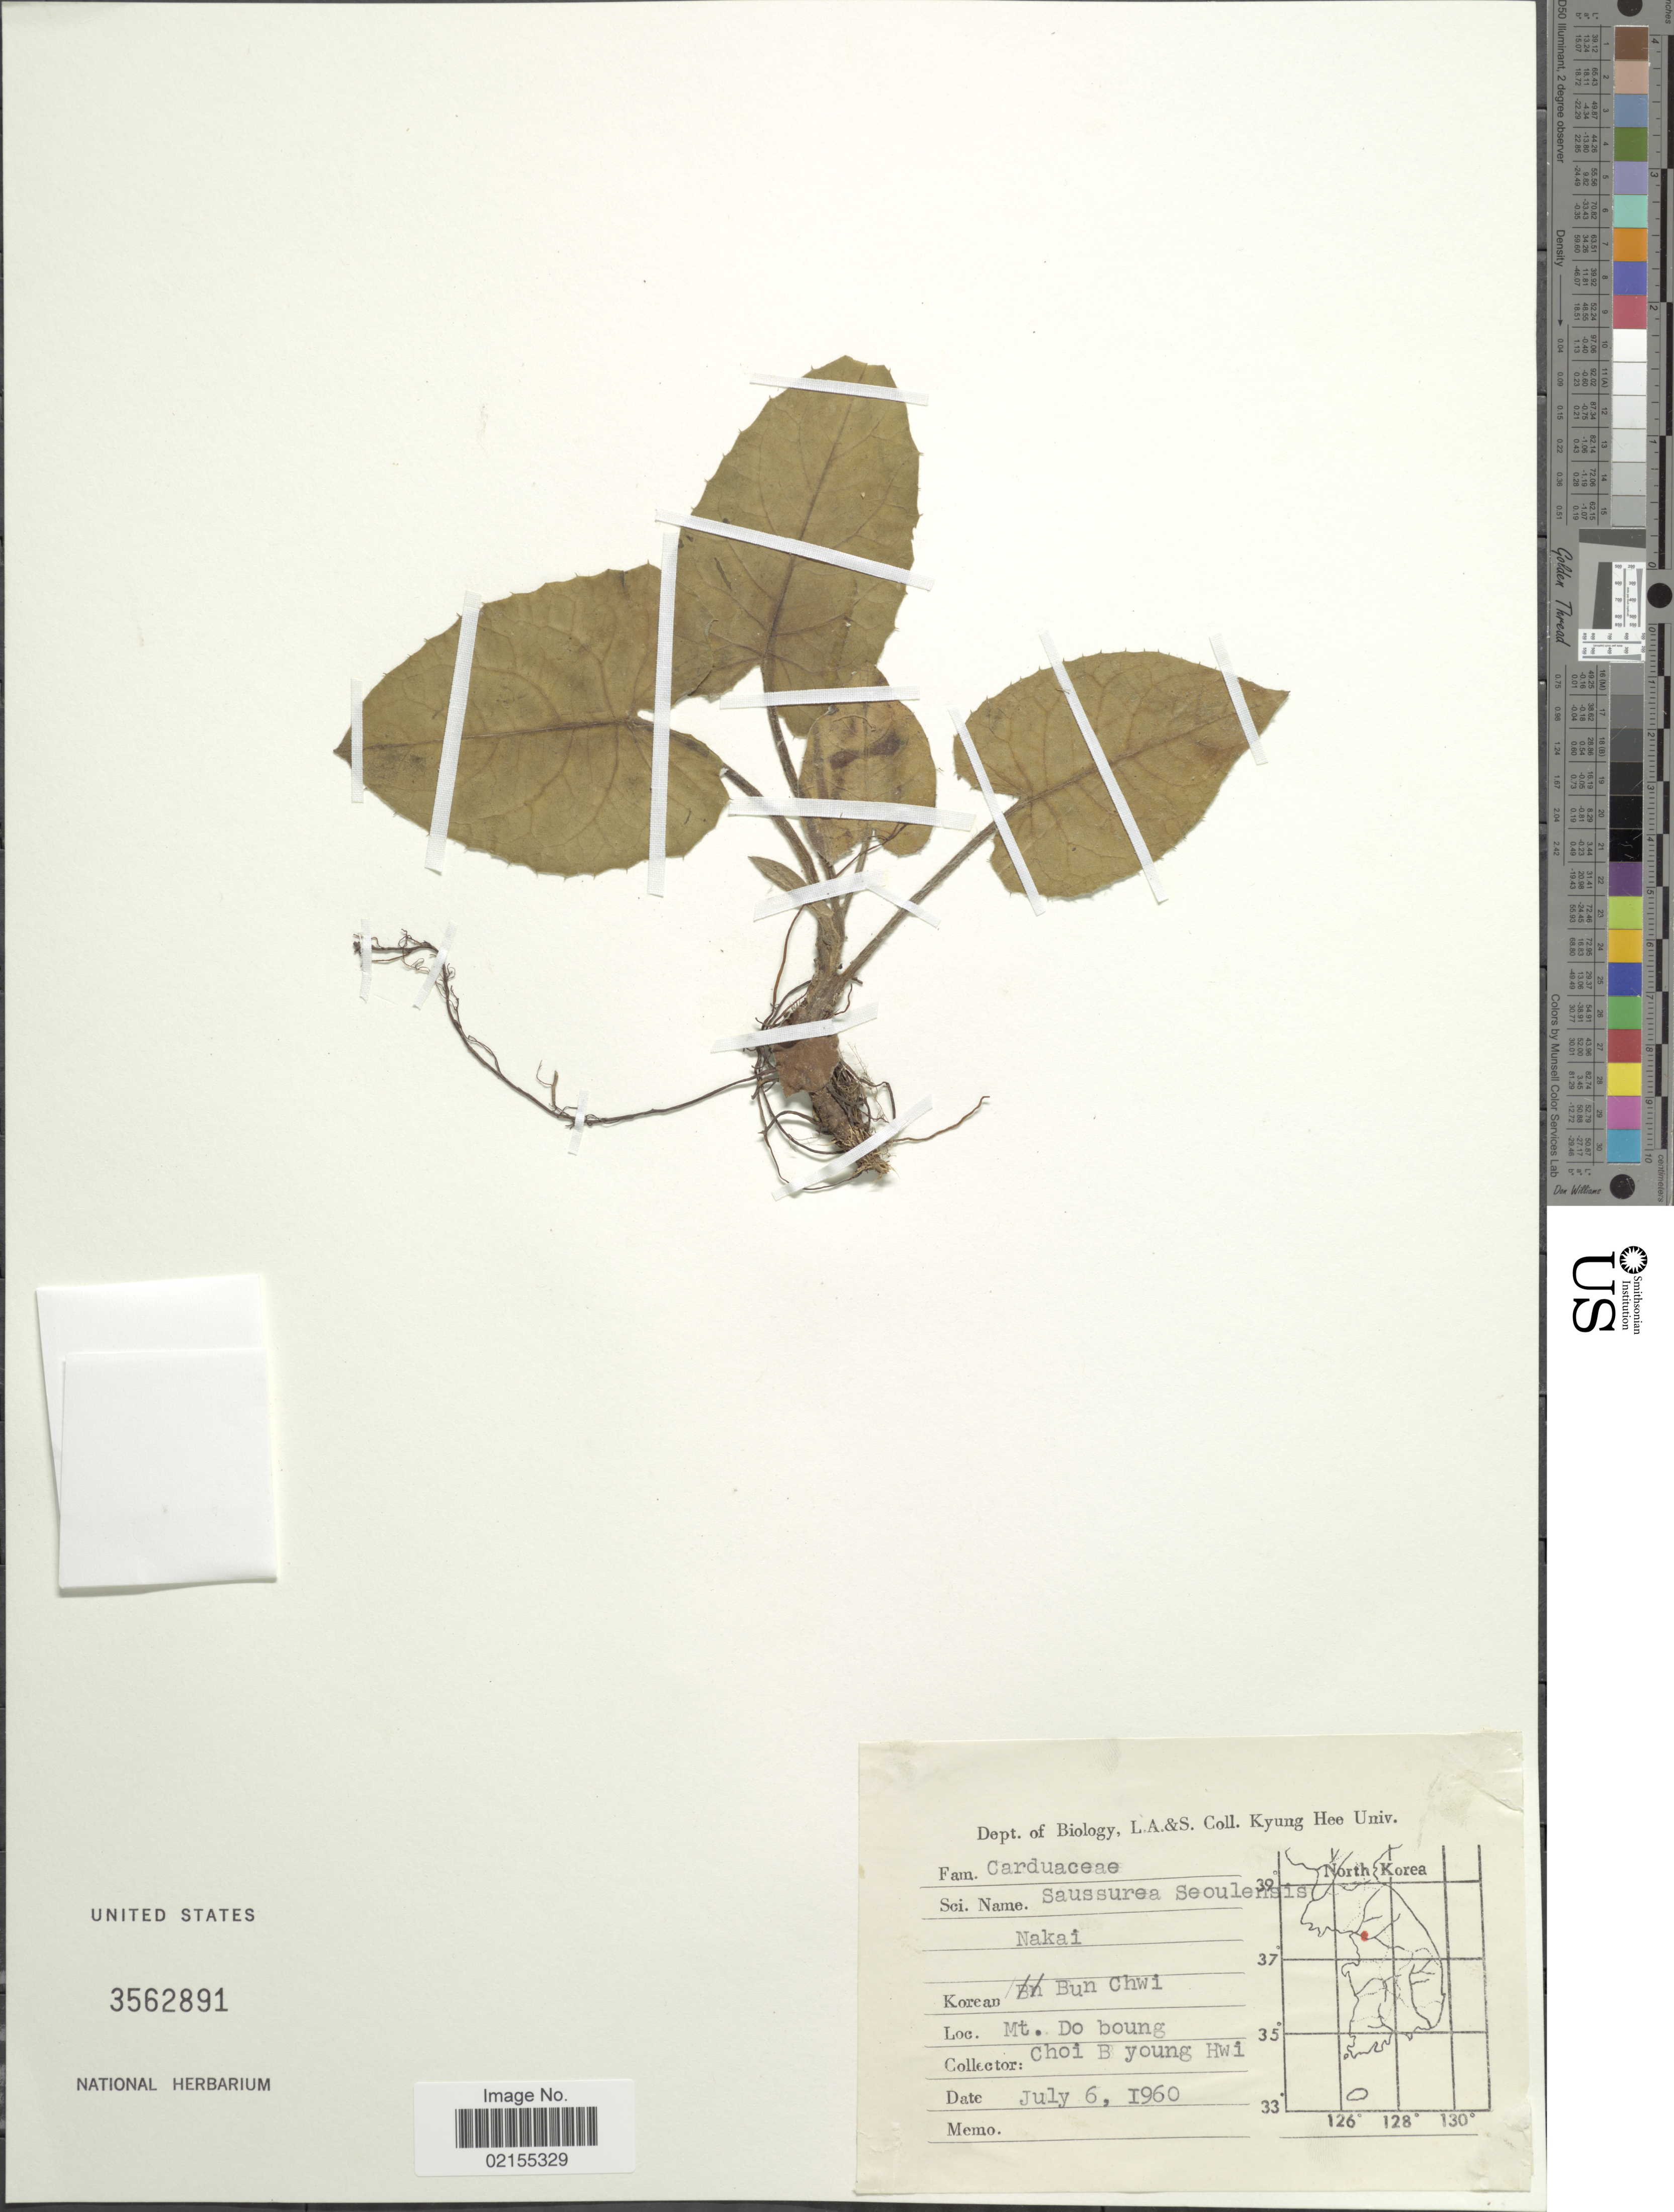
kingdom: Plantae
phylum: Tracheophyta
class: Magnoliopsida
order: Asterales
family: Asteraceae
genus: Saussurea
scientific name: Saussurea seoulensis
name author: Nakai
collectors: C. Hwi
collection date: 1960-07-06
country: South Korea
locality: Mt. Do boung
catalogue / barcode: US 3562891